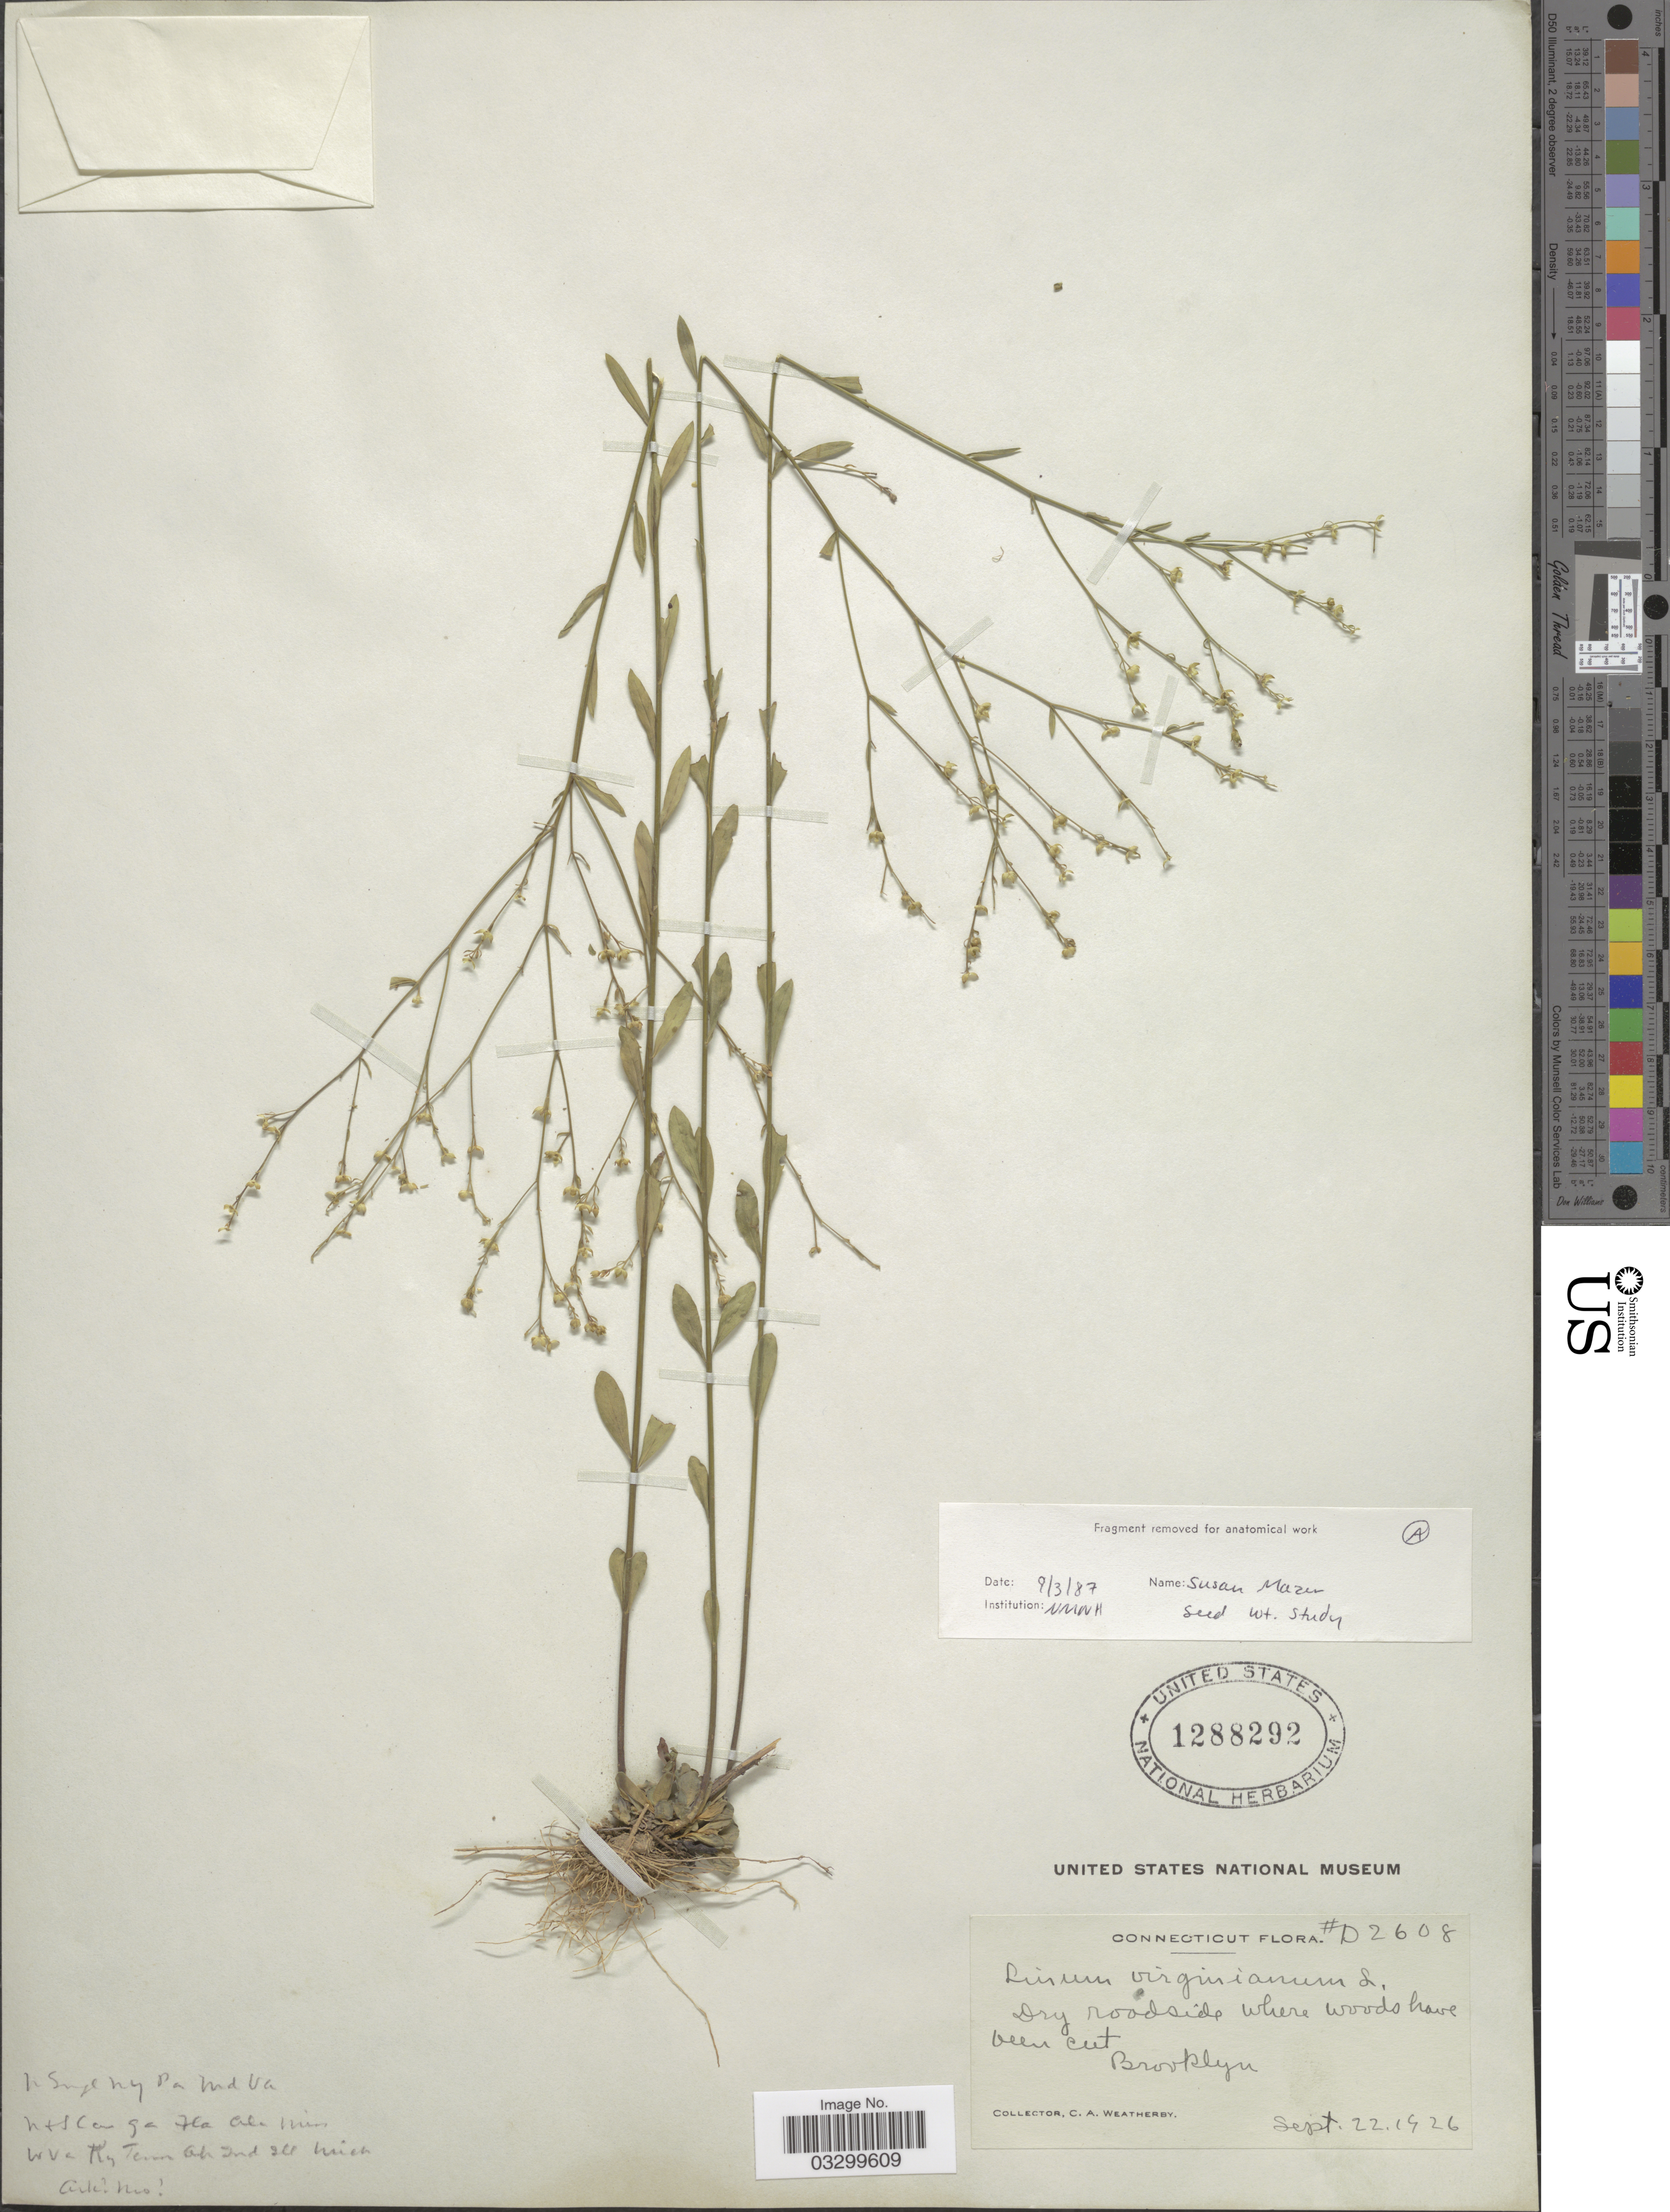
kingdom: Plantae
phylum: Tracheophyta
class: Magnoliopsida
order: Malpighiales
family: Linaceae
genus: Linum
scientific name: Linum virginianum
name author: L.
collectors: C. A. Weatherby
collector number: D2608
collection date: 1926-09-22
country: United States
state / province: Connecticut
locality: Brooklyn.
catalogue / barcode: US 1288292